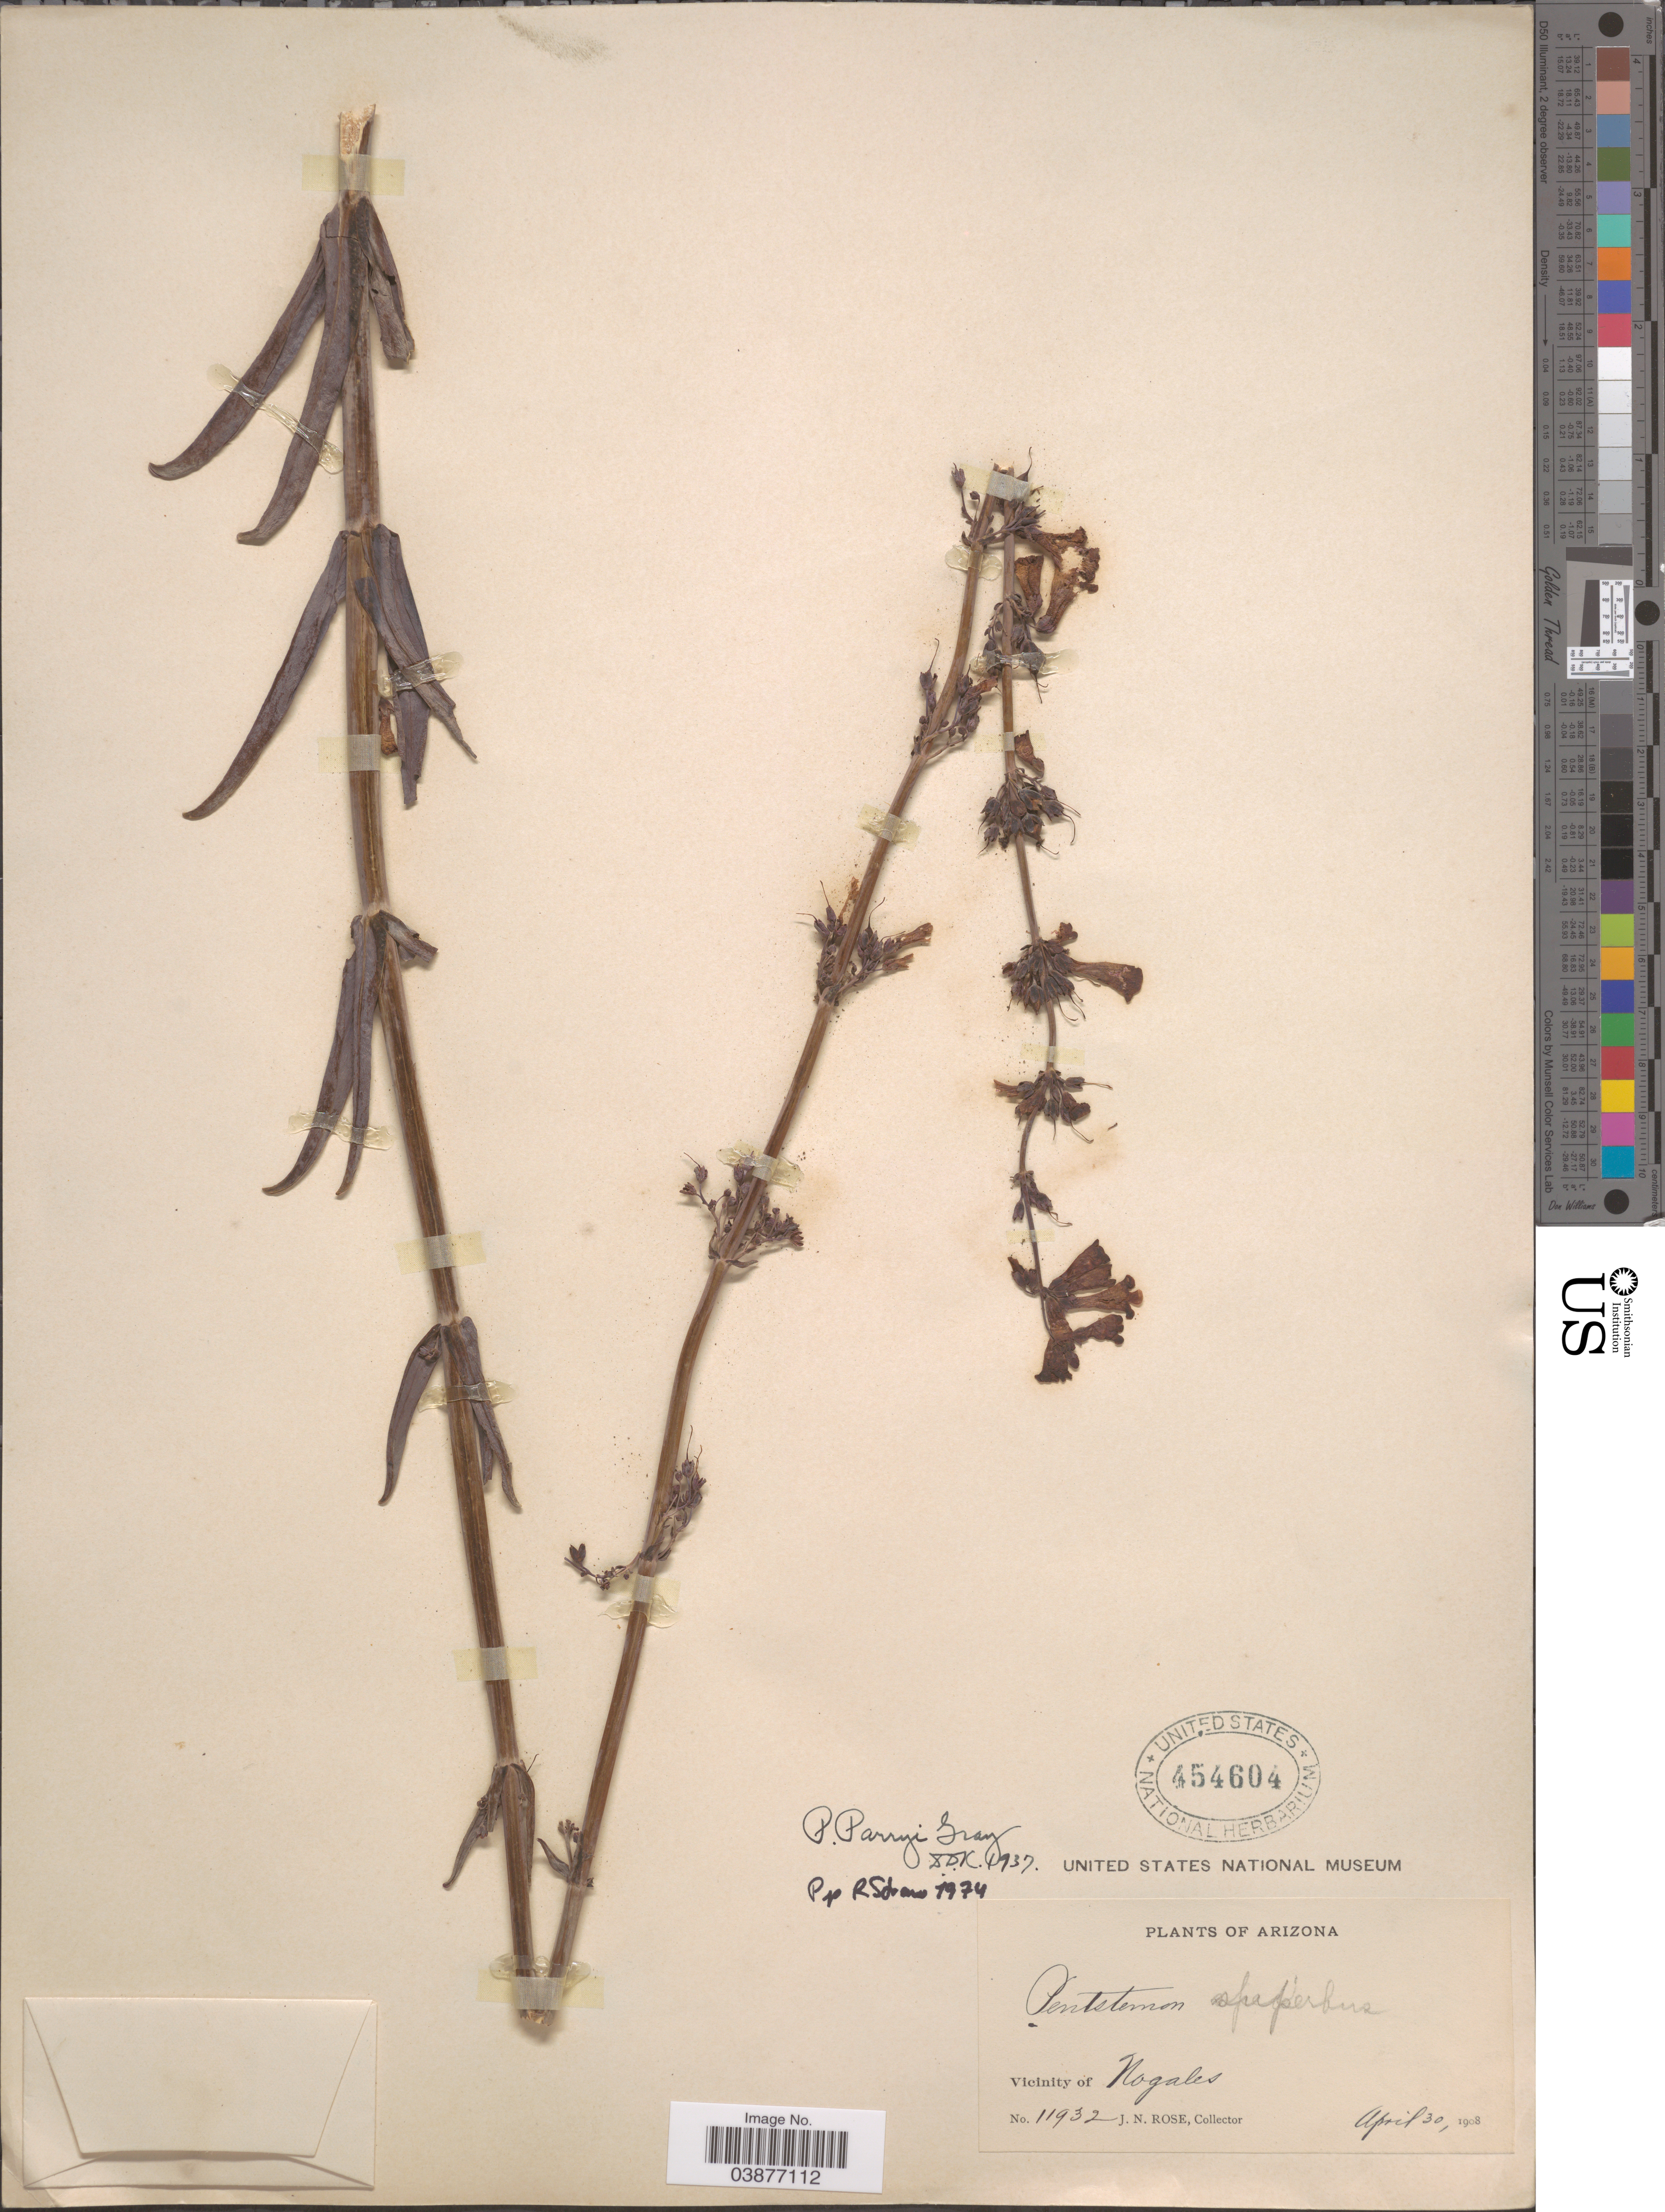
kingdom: Plantae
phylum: Tracheophyta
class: Magnoliopsida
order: Lamiales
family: Plantaginaceae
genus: Penstemon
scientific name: Penstemon parryi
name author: A. Gray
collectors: J. N. Rose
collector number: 11932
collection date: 1908-04-30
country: United States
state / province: Arizona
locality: Vicinity of Nogales.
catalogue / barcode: US 454604